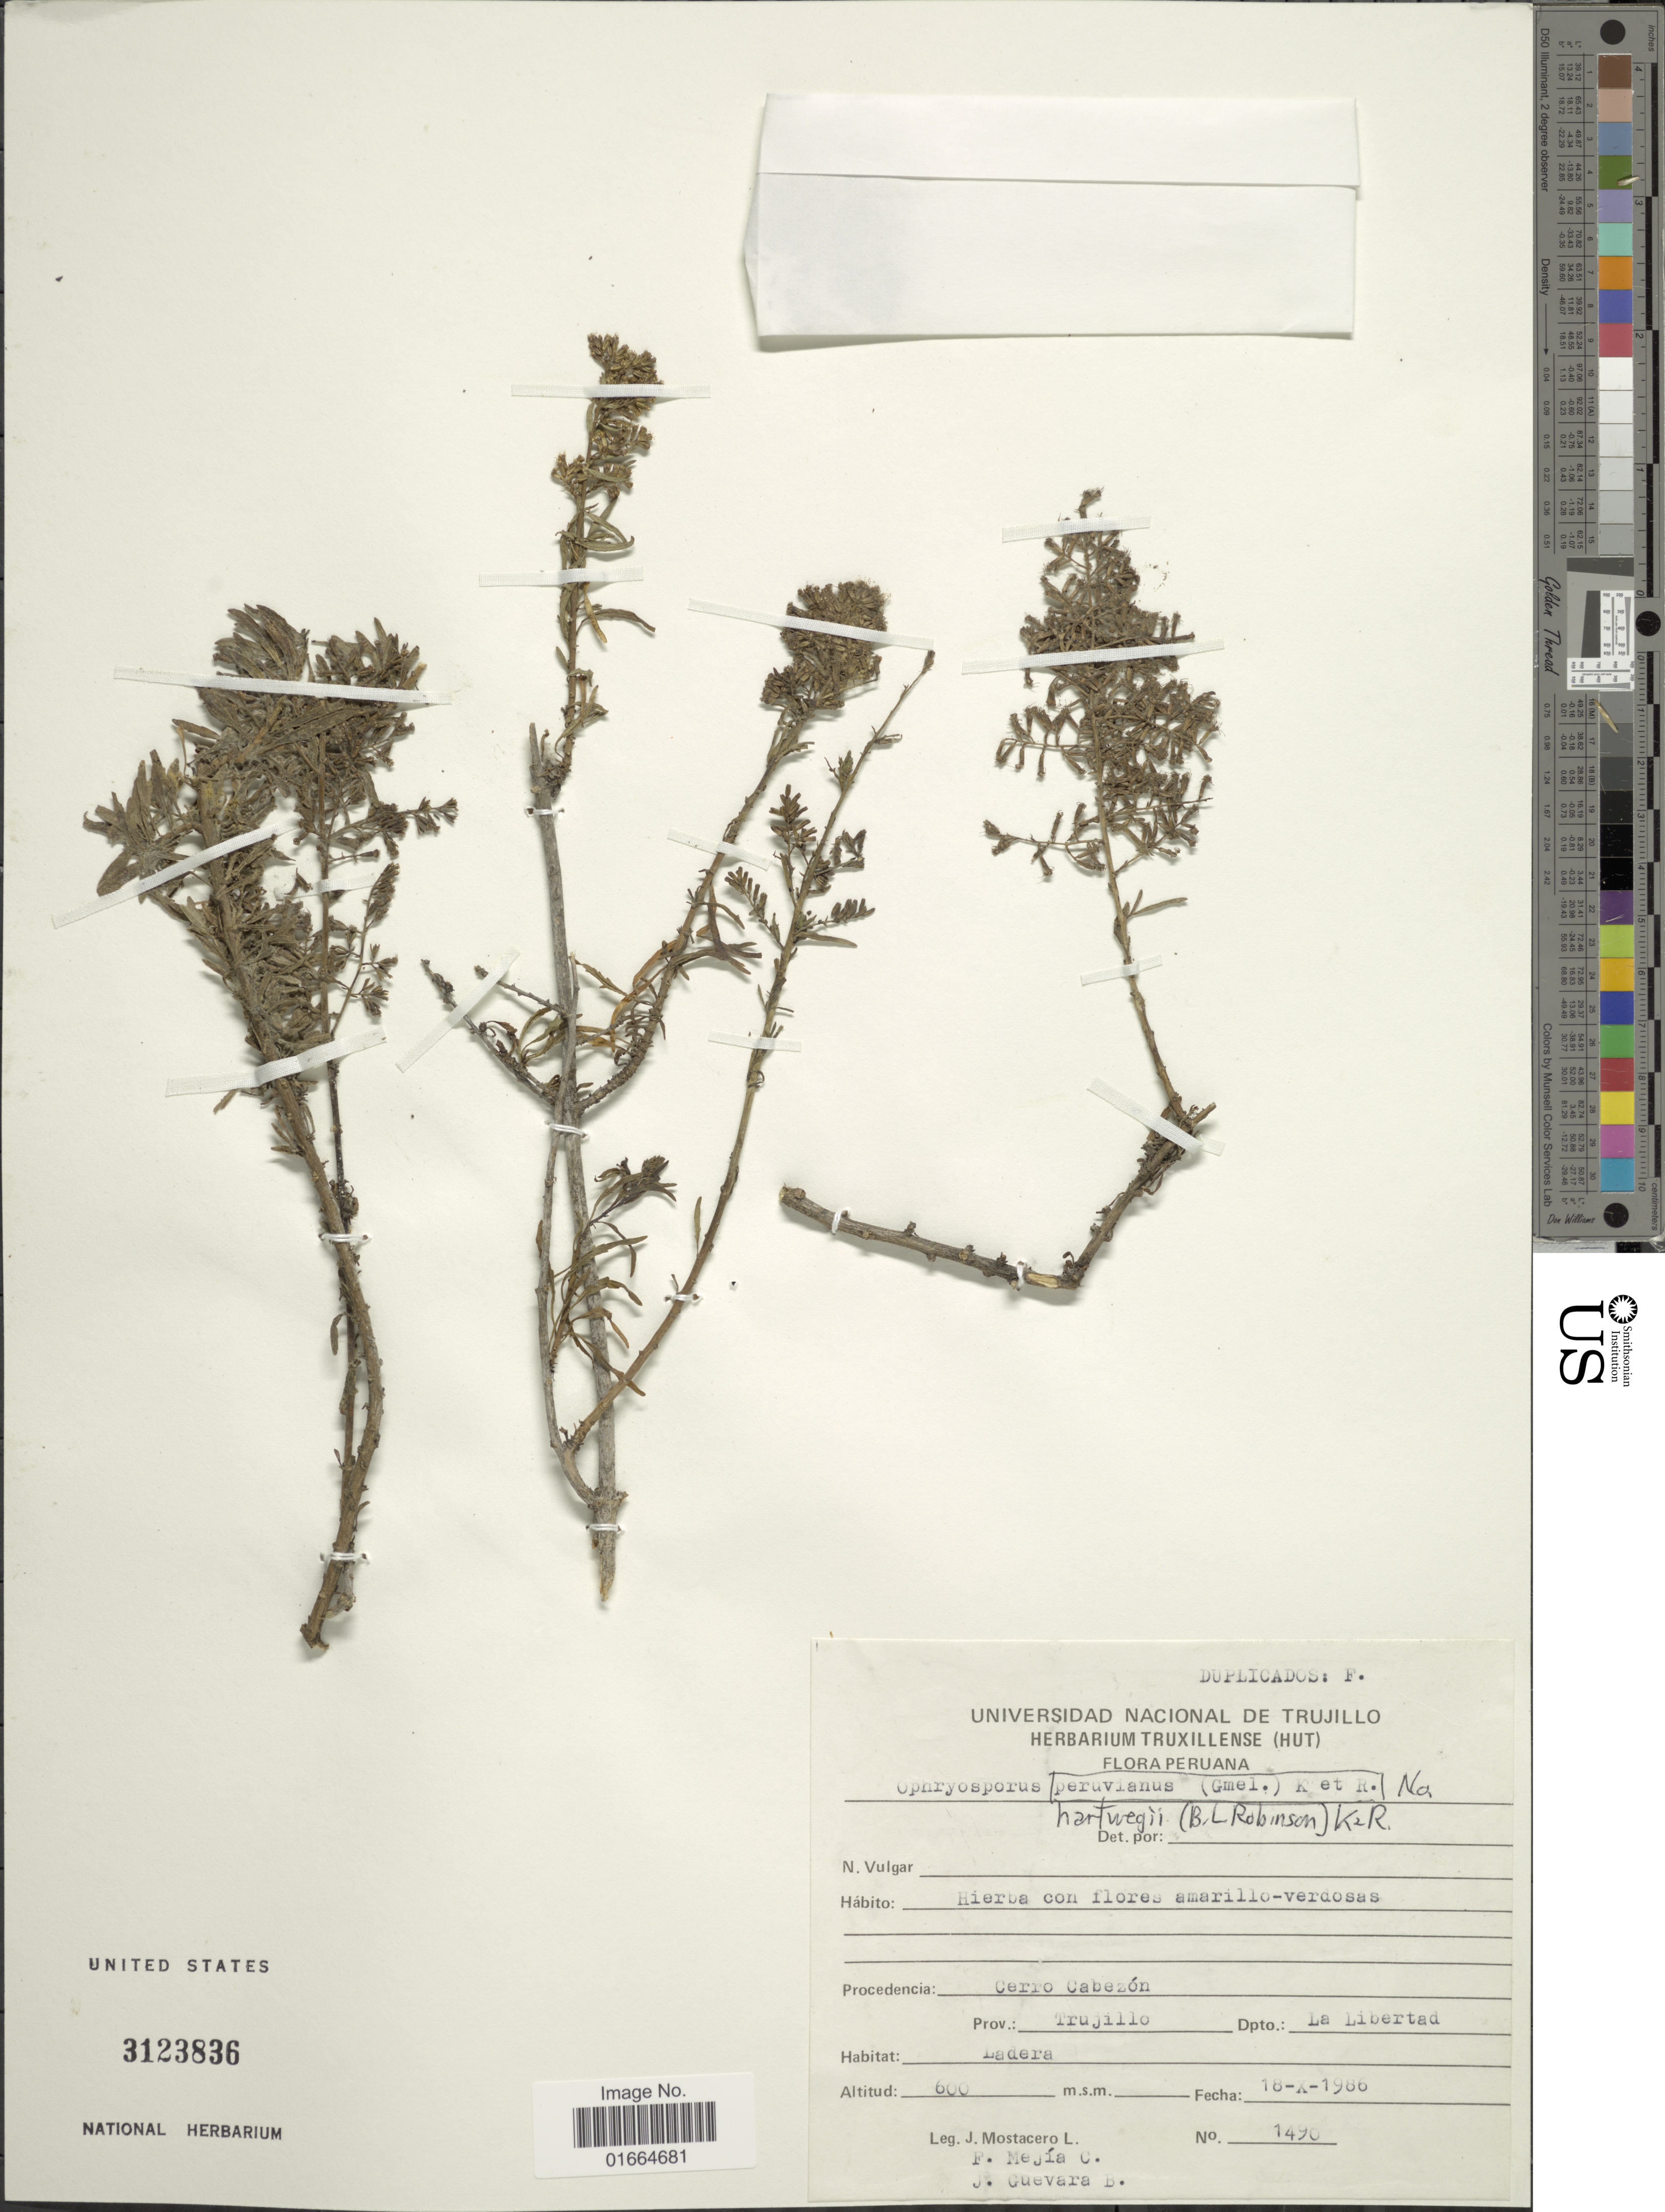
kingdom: Plantae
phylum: Tracheophyta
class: Magnoliopsida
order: Asterales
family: Asteraceae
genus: Ophryosporus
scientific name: Ophryosporus hartwegii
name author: (B.L. Rob.) R.M. King & H. Rob.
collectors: J. Mostacero L., F. Mejia C. & J. Guevara B.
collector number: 1490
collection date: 1986-10-18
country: Peru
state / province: La Libertad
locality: Procedencia: Cerro Cabezon, {Prov. Trujillo, Dpto.: La Libertad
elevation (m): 600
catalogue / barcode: US 3123836